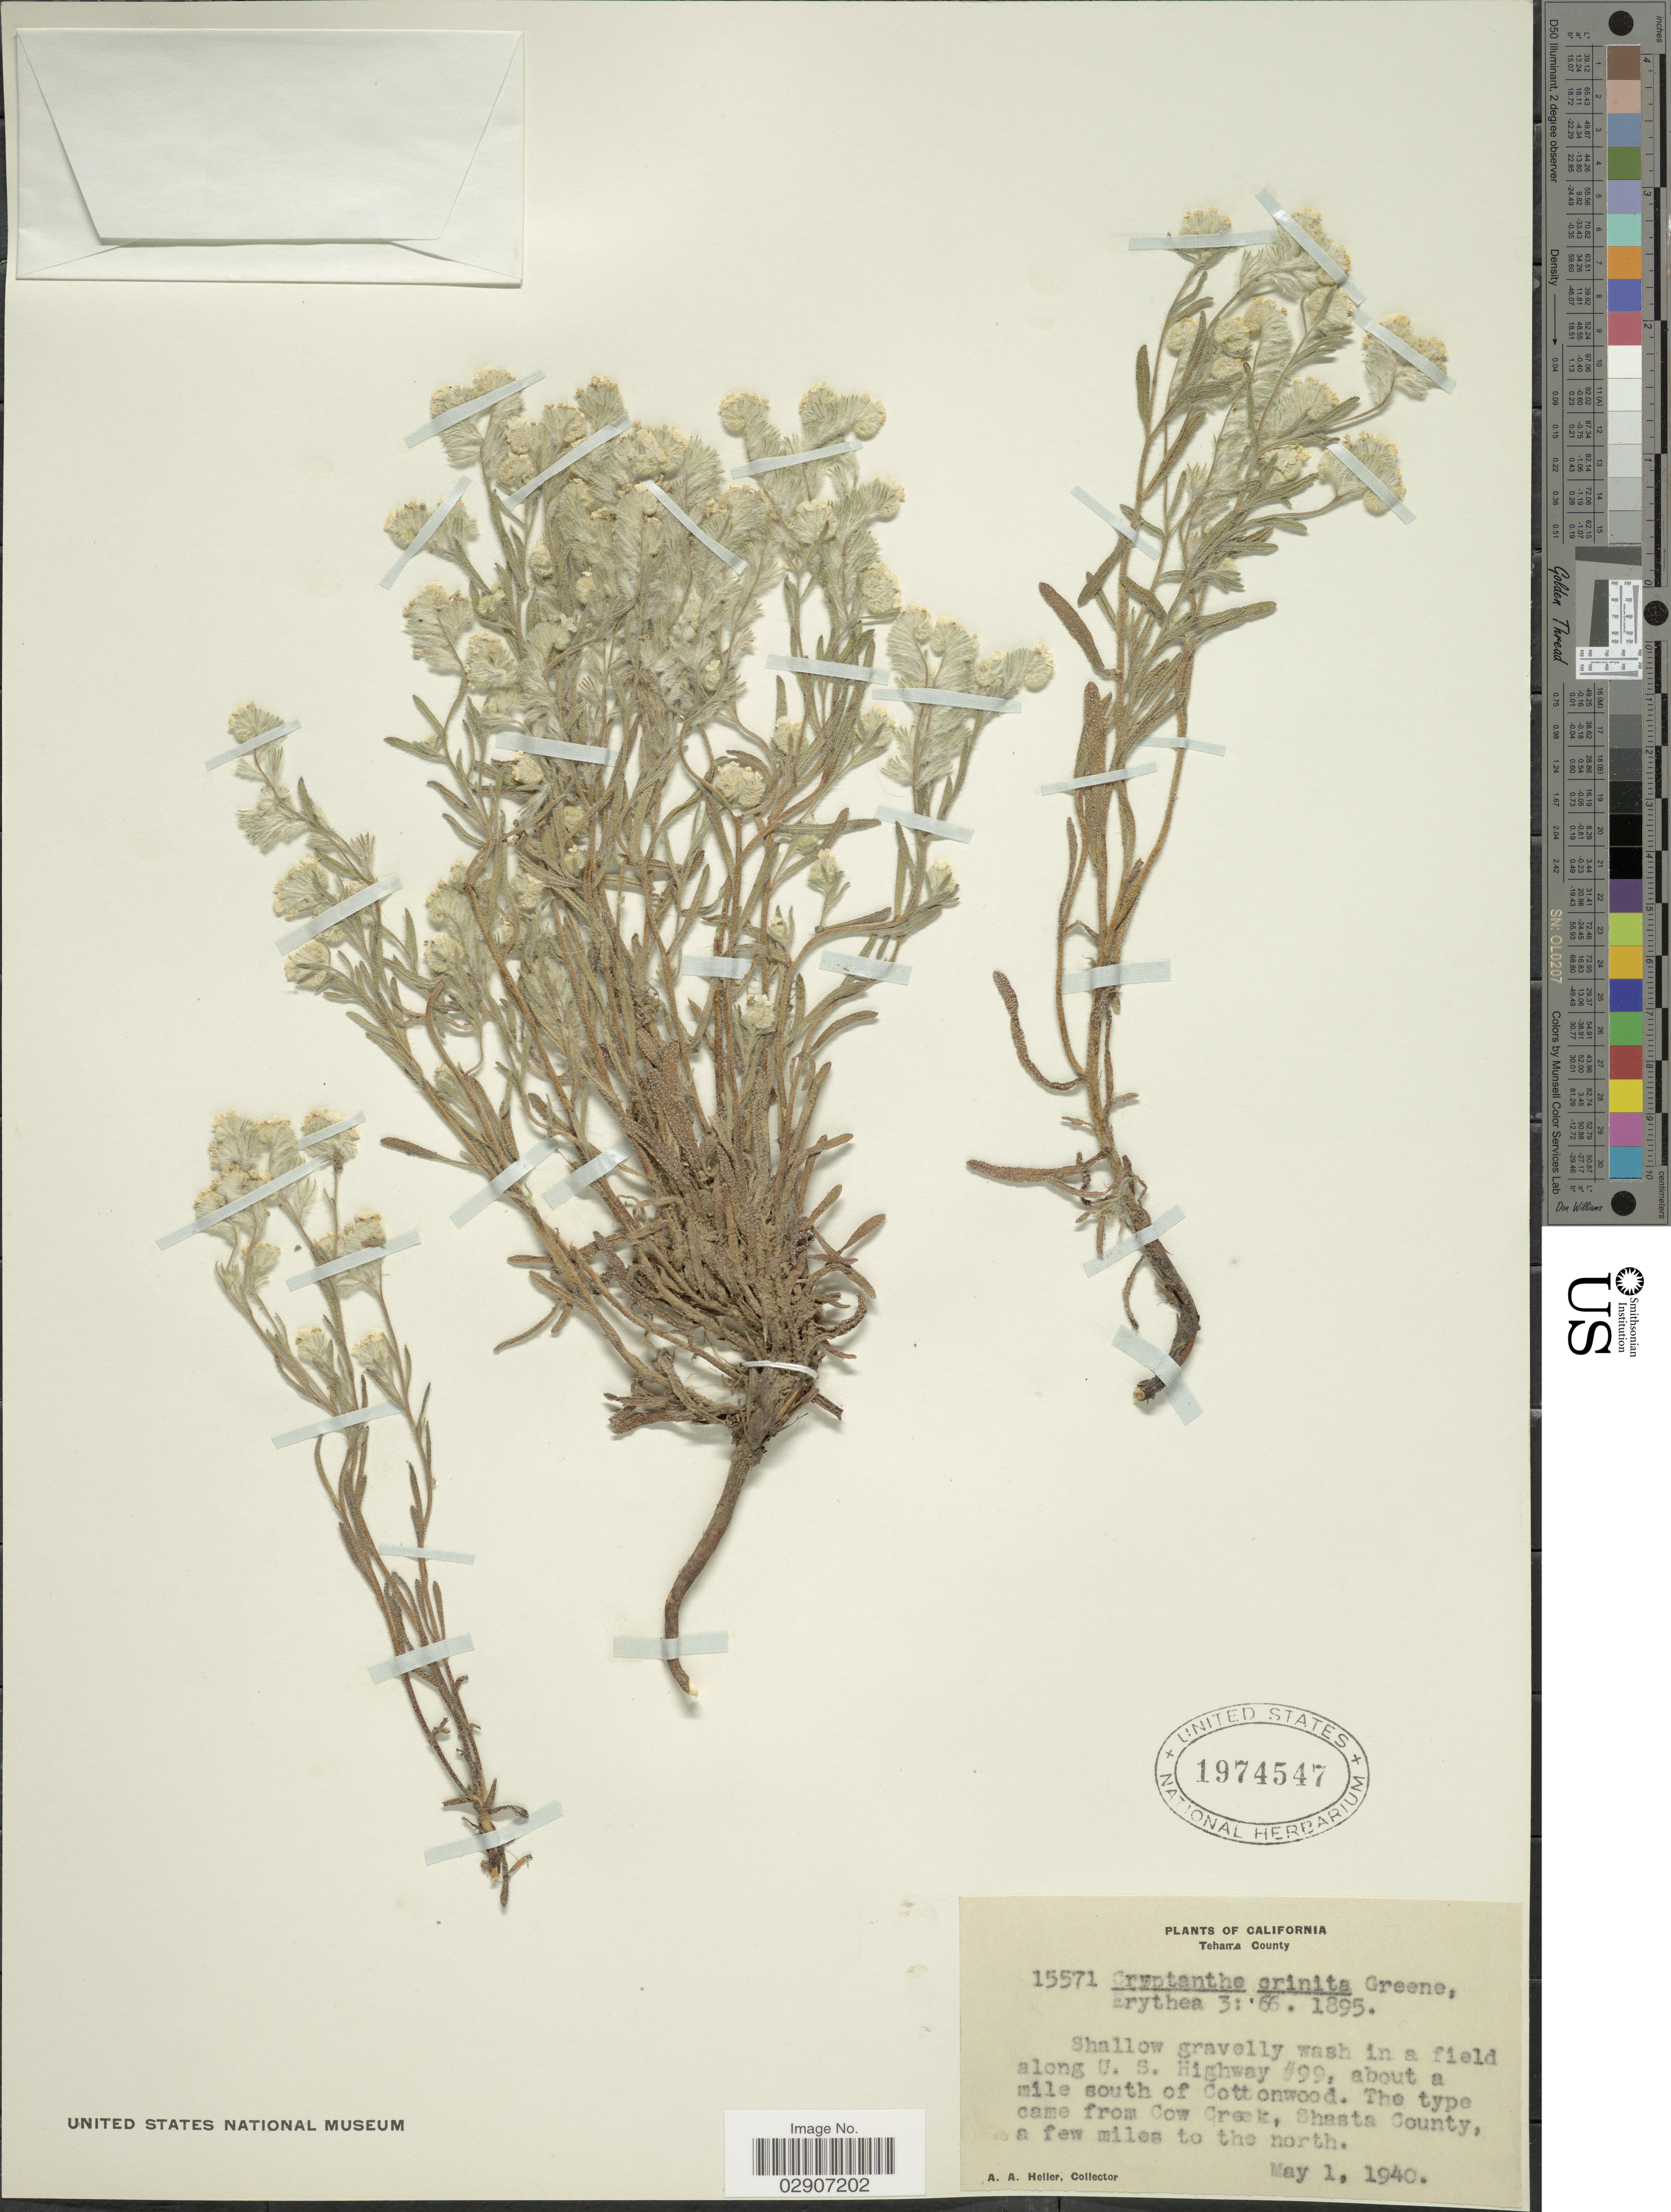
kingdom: Plantae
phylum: Tracheophyta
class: Magnoliopsida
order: Boraginales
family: Boraginaceae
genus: Cryptantha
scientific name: Cryptantha crinita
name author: S.W. Greene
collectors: A. A. Heller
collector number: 15571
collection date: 1940-05-01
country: United States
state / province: California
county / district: Tehama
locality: Tehama County, along U.S. Highway #99, about a mile south of Cottonwood. The type came from Cow Creek, Shasta County a few miles to the north.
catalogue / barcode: US 1974547